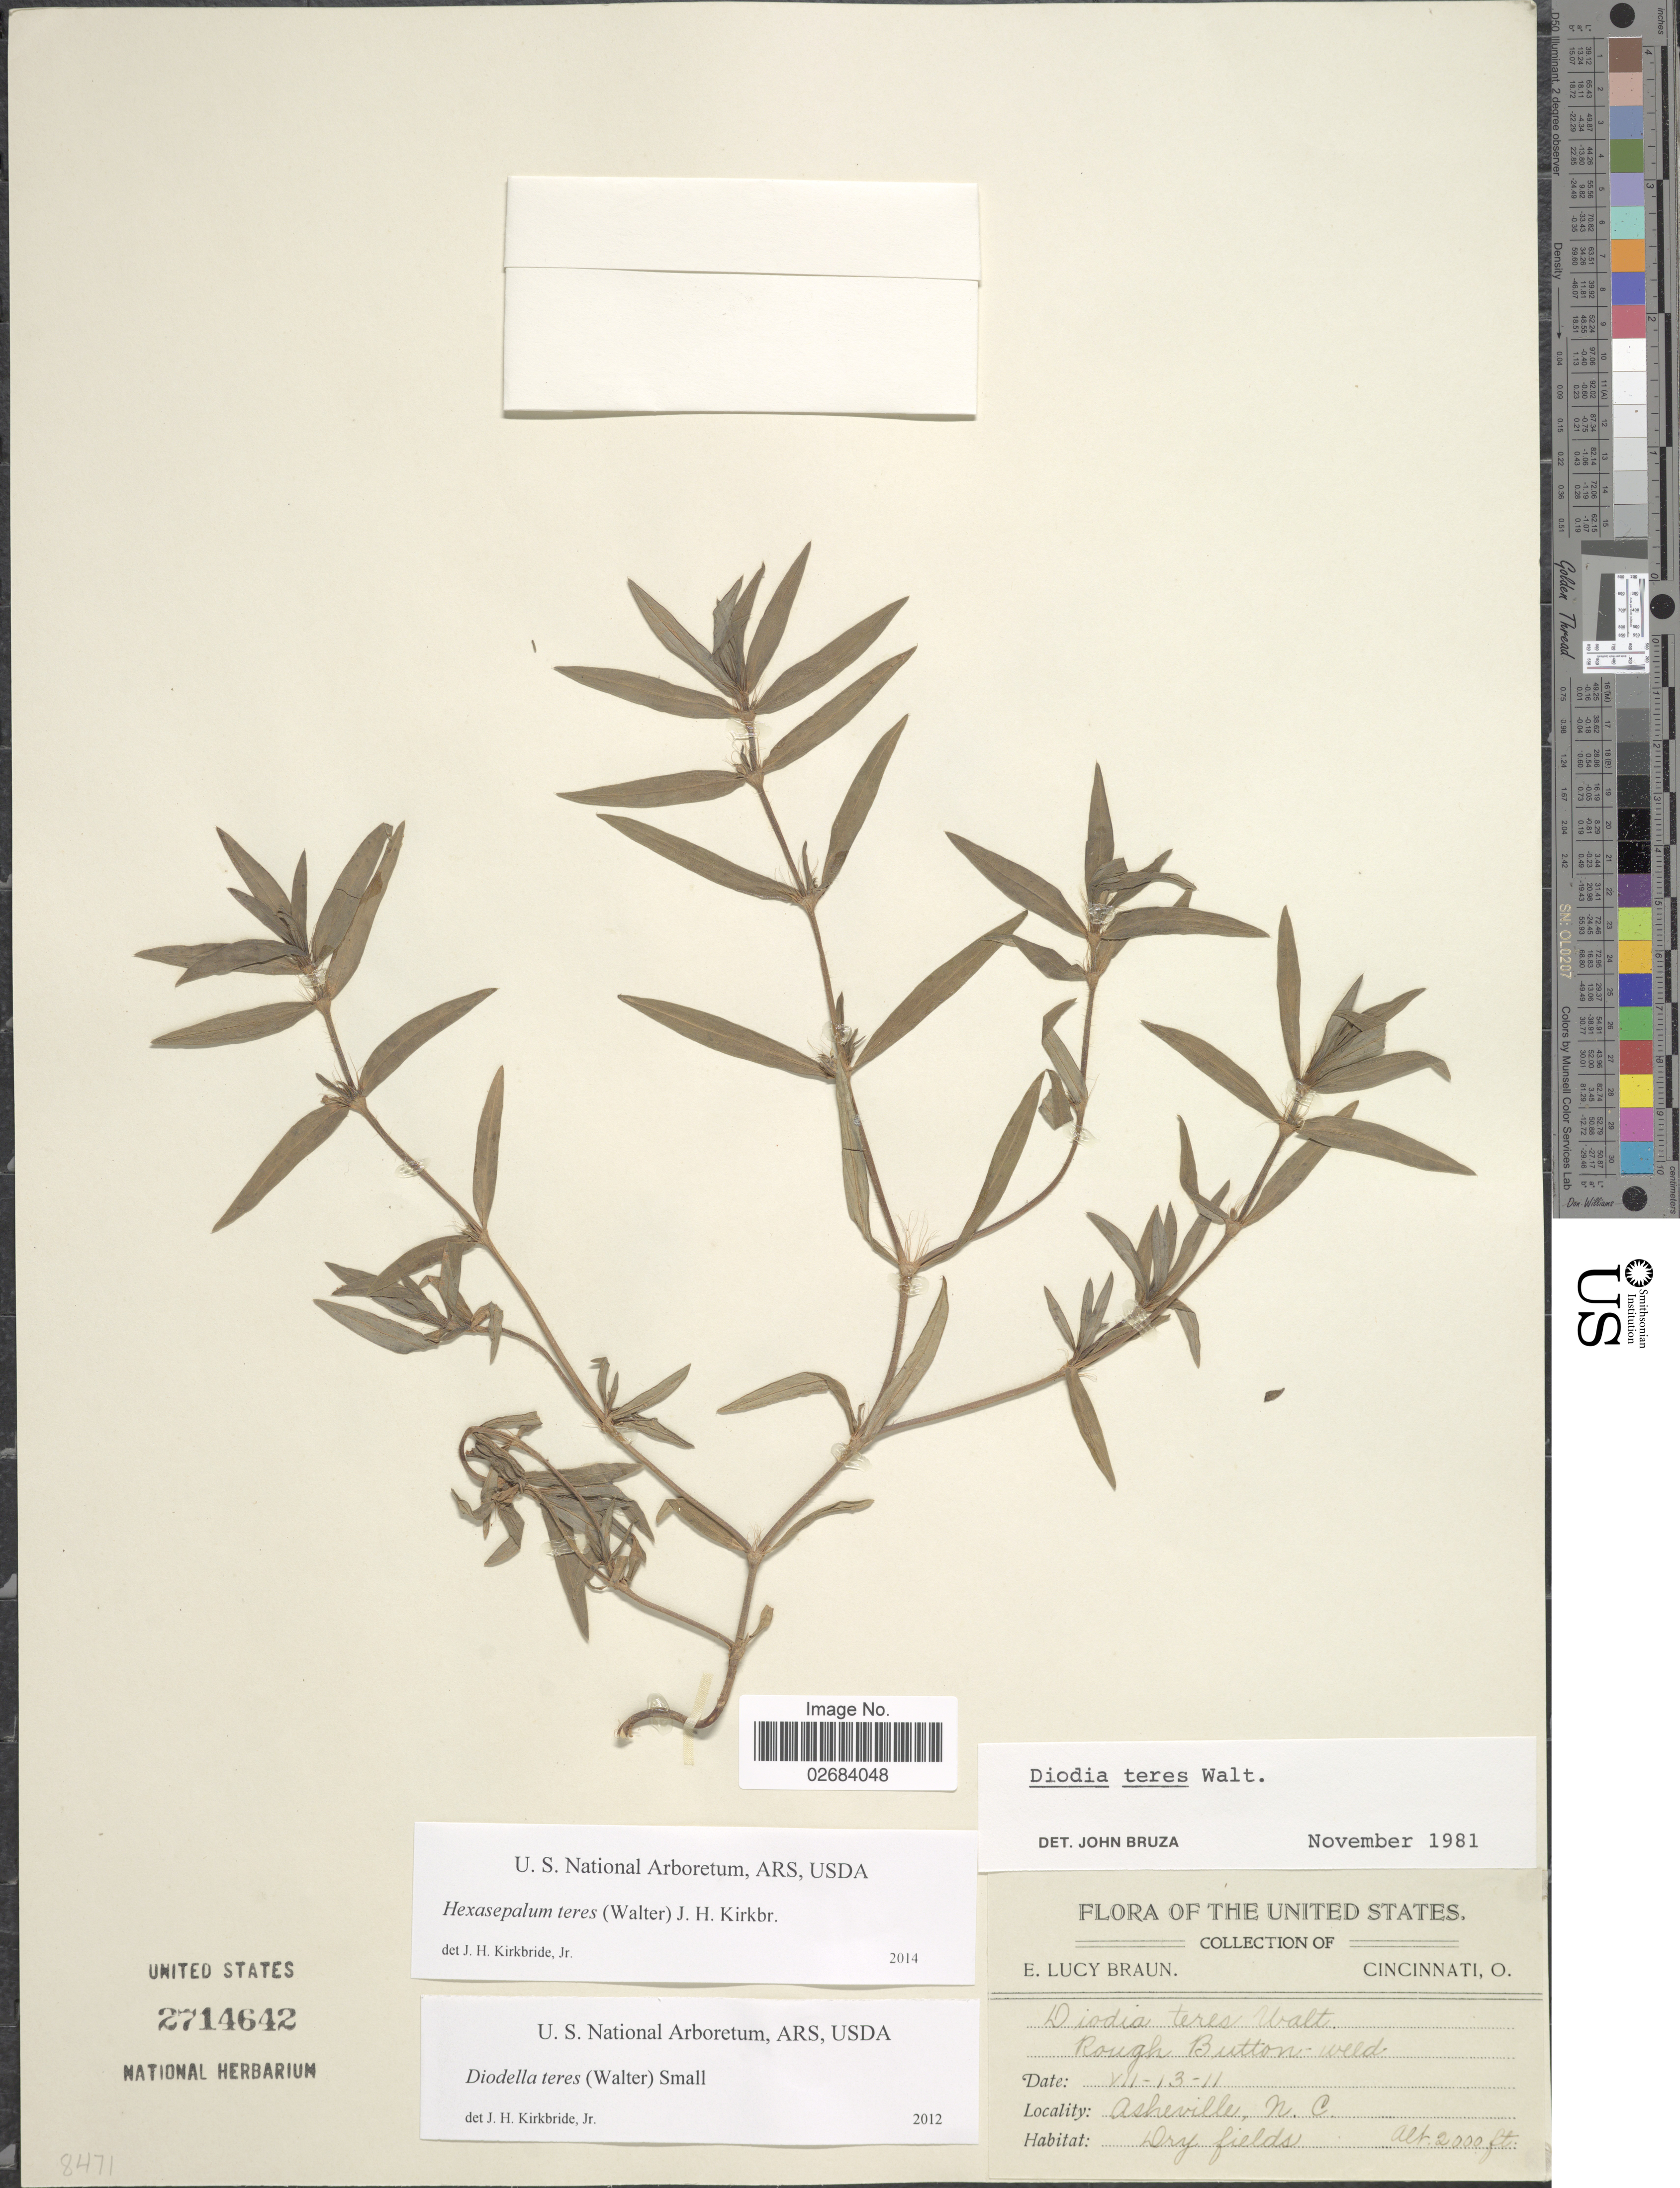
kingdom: Plantae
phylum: Tracheophyta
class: Magnoliopsida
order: Gentianales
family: Rubiaceae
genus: Diodia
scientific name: Diodia teres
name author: Walter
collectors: E. L. Braun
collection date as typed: Transcribed d/m/y: 13/12/11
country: United States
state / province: North Carolina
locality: Rough Button-weed, Asheville.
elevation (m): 610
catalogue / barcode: US 2714642